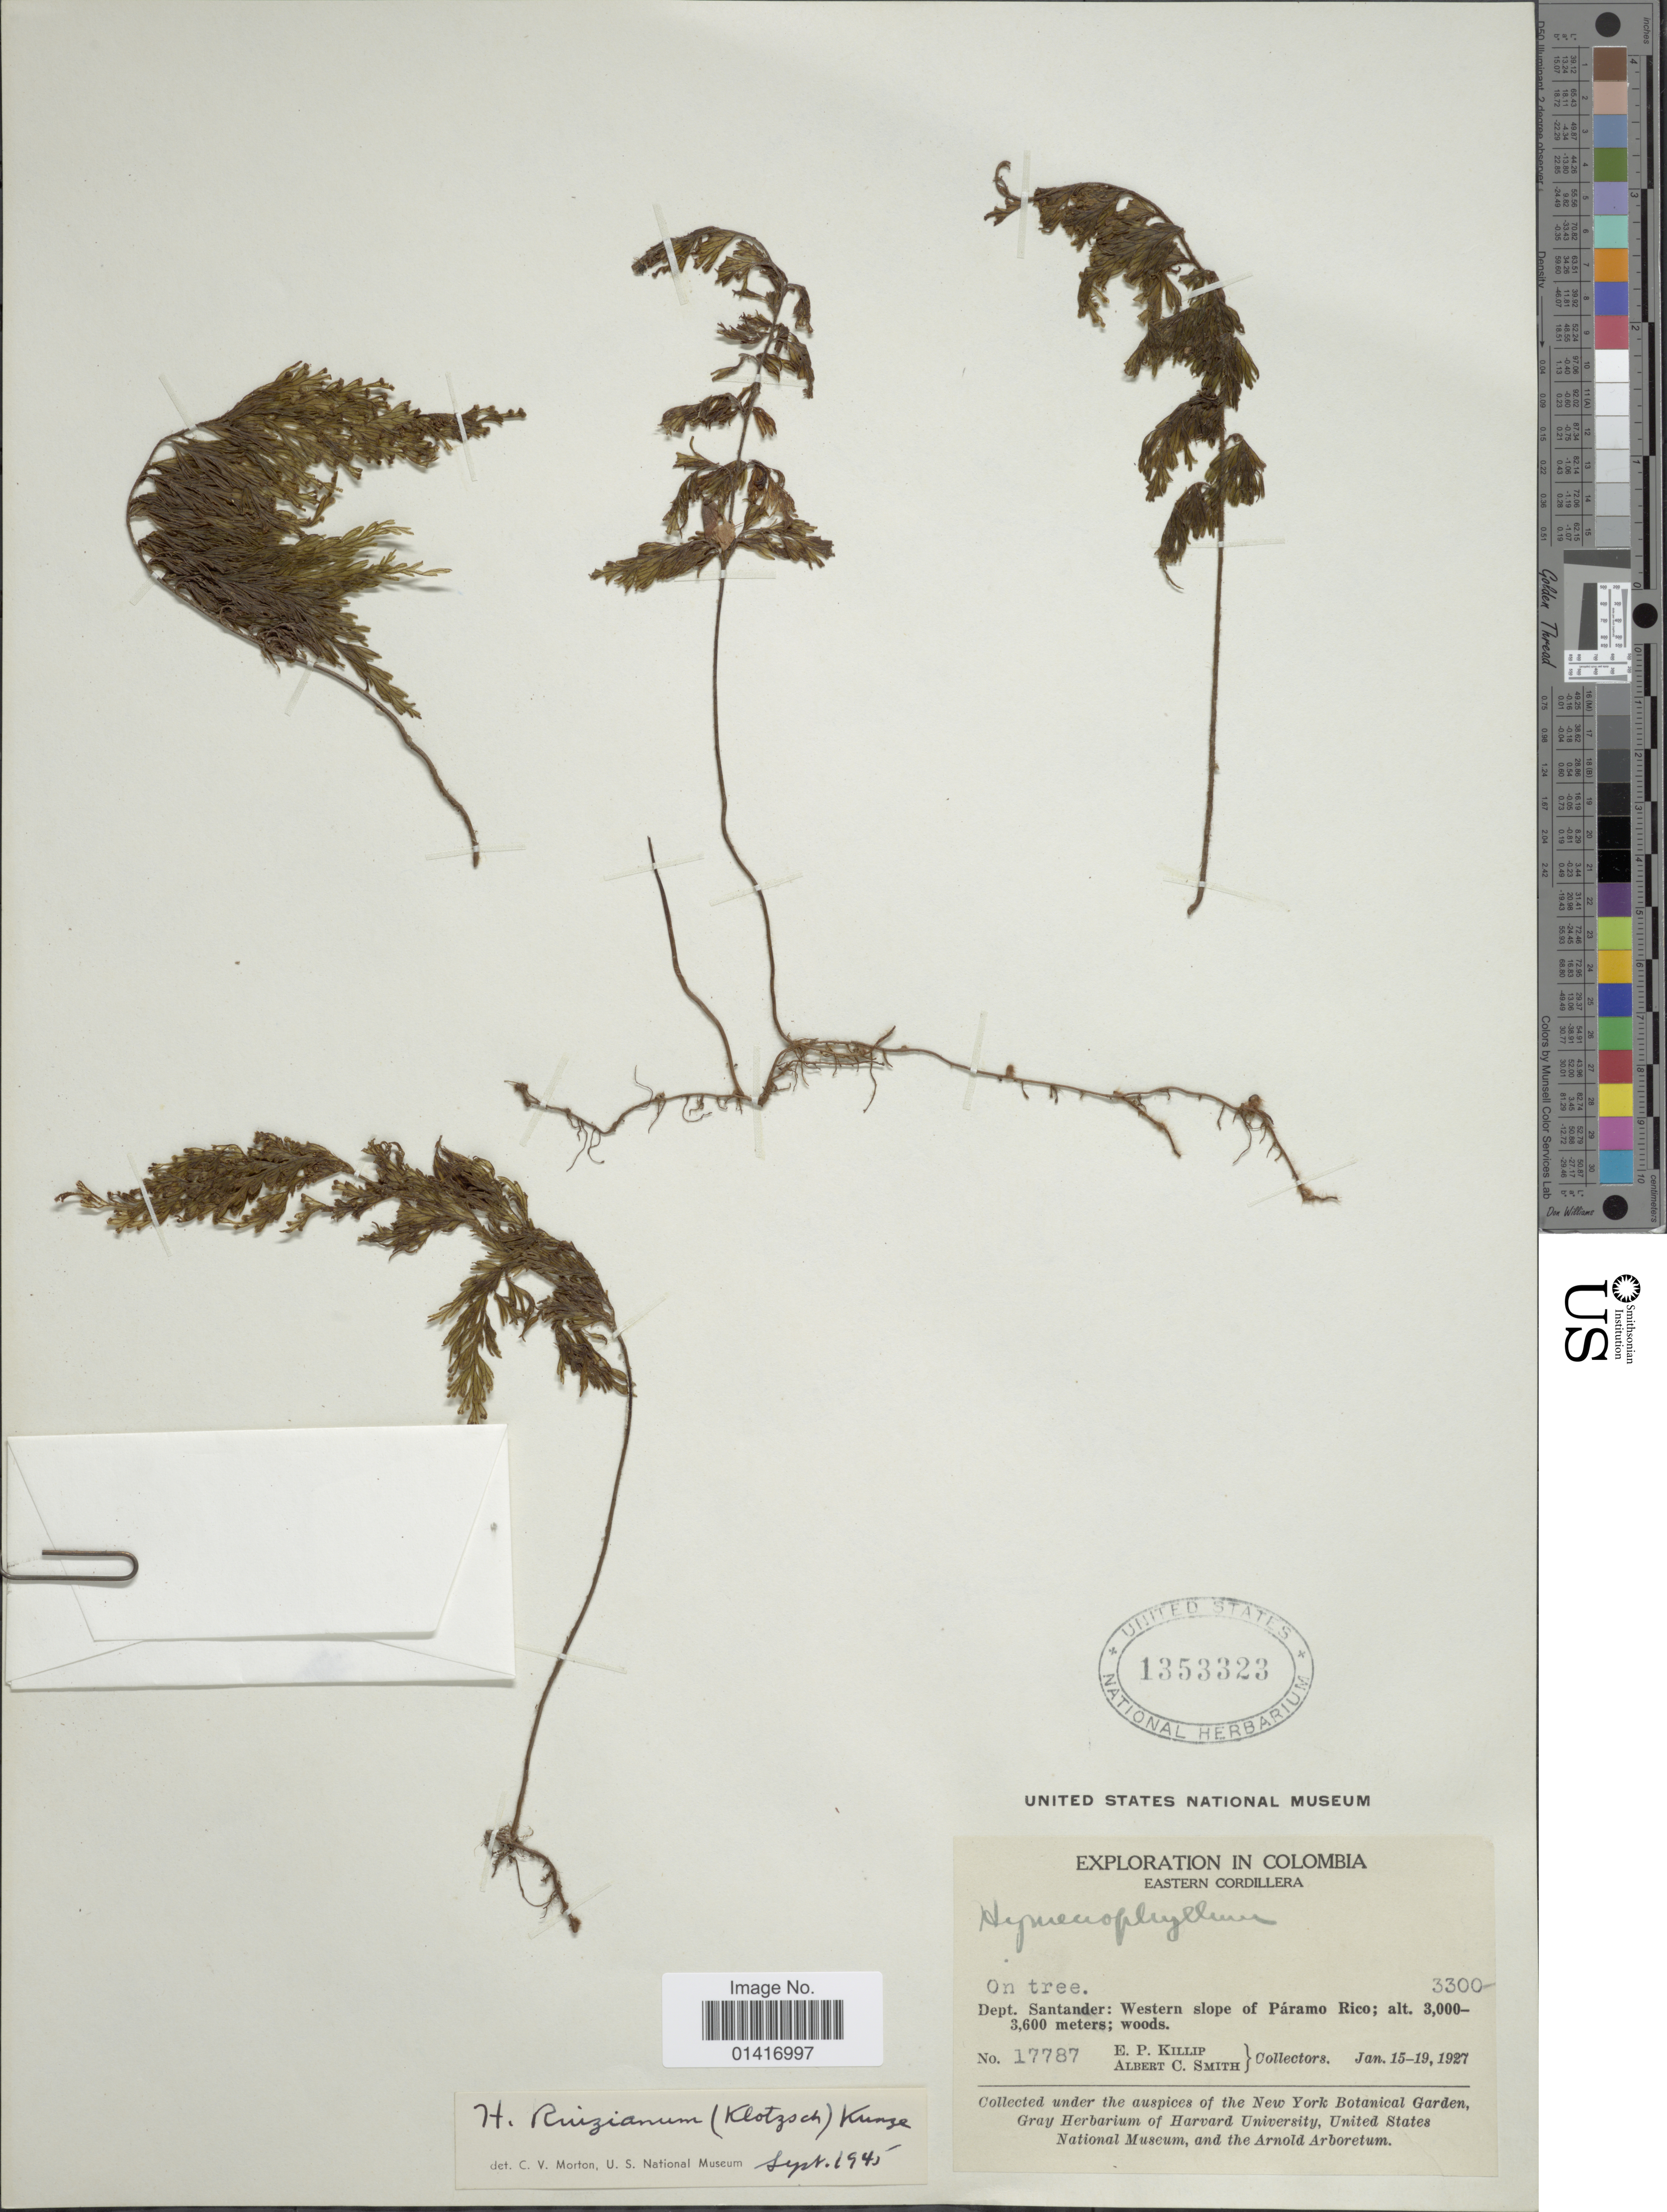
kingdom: Plantae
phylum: Tracheophyta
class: Polypodiopsida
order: Hymenophyllales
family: Hymenophyllaceae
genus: Hymenophyllum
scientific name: Hymenophyllum ruizianum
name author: (Klotzsch) Kunze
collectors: E. P. Killip & A. C. Smith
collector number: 17787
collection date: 1927-01-15/1927-01-19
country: Colombia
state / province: Santander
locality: Eastern Cordillera. Dept. Santander: Western slope of Páramo Rico; woods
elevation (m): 3000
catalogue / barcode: US 1353323